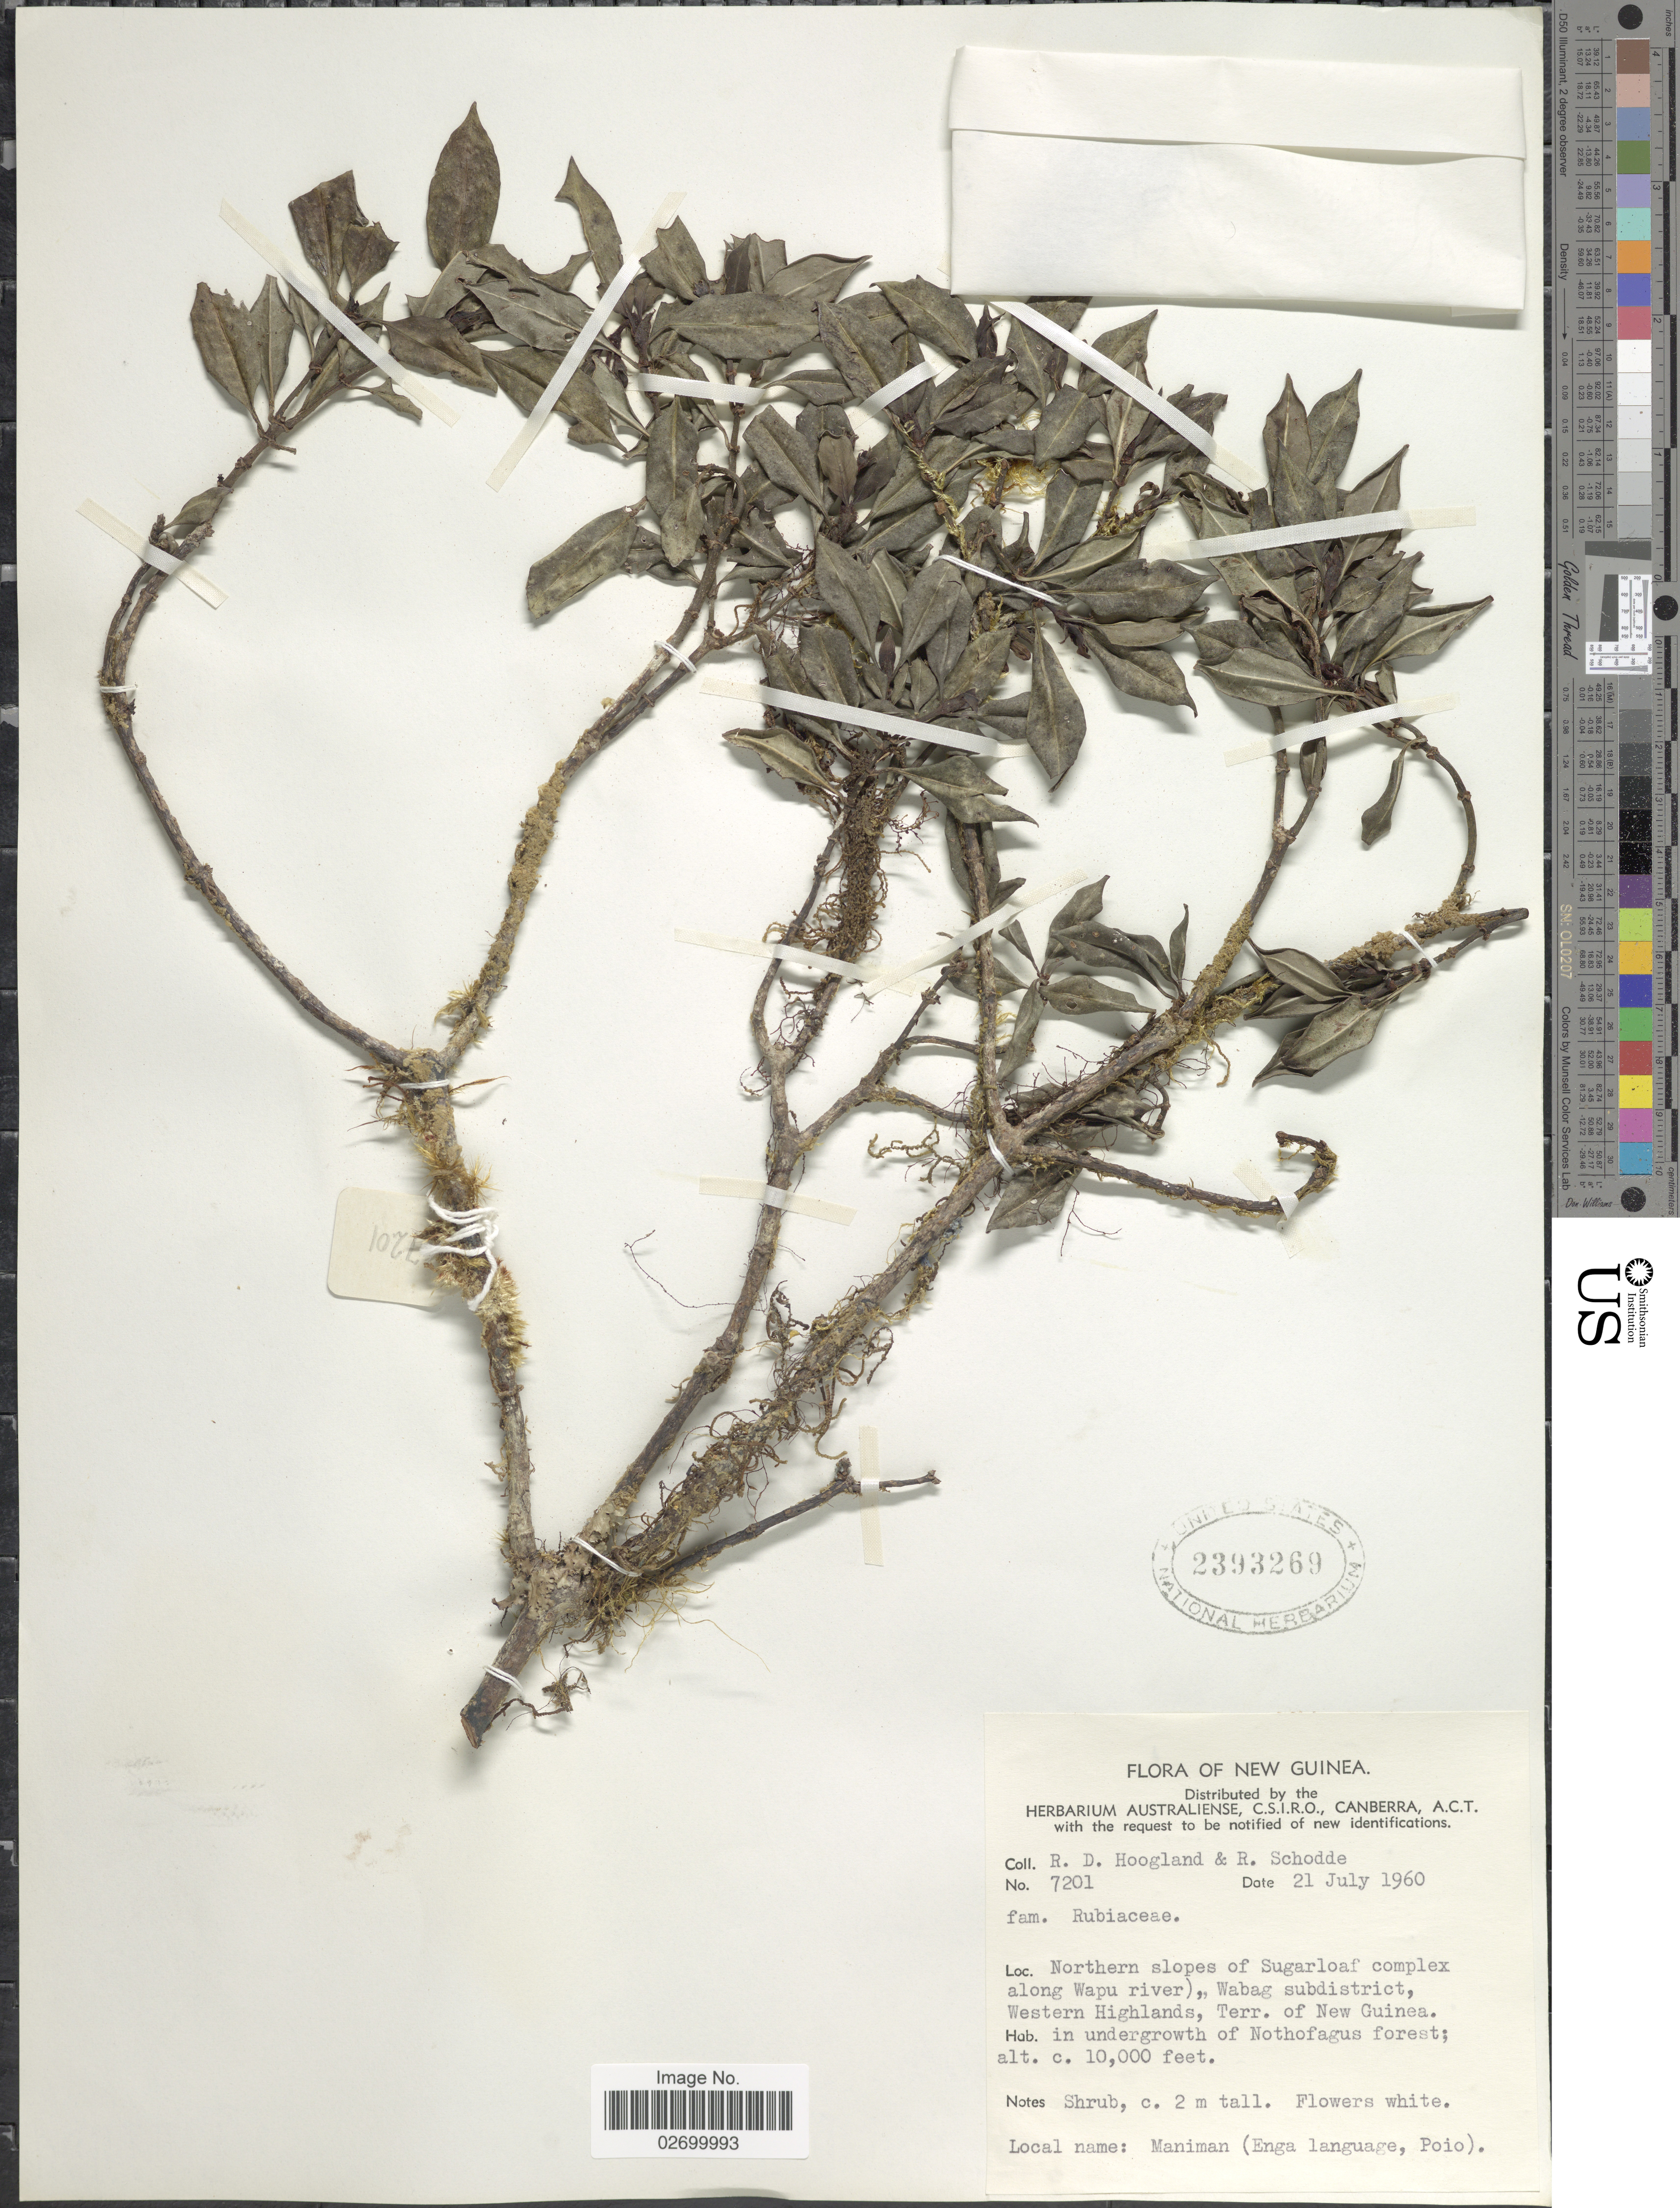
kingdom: Plantae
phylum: Tracheophyta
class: Magnoliopsida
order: Gentianales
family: Rubiaceae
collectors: R. D. Hoogland & R. Schodde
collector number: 7201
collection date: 1960-07-21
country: Papua New Guinea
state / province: Western Highlands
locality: New Guinea. Northern slopes of Sugarloaf complex along Wapu river),, Wabag subdistrict, Terr. of New Guinea.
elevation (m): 3048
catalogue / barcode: US 2393269